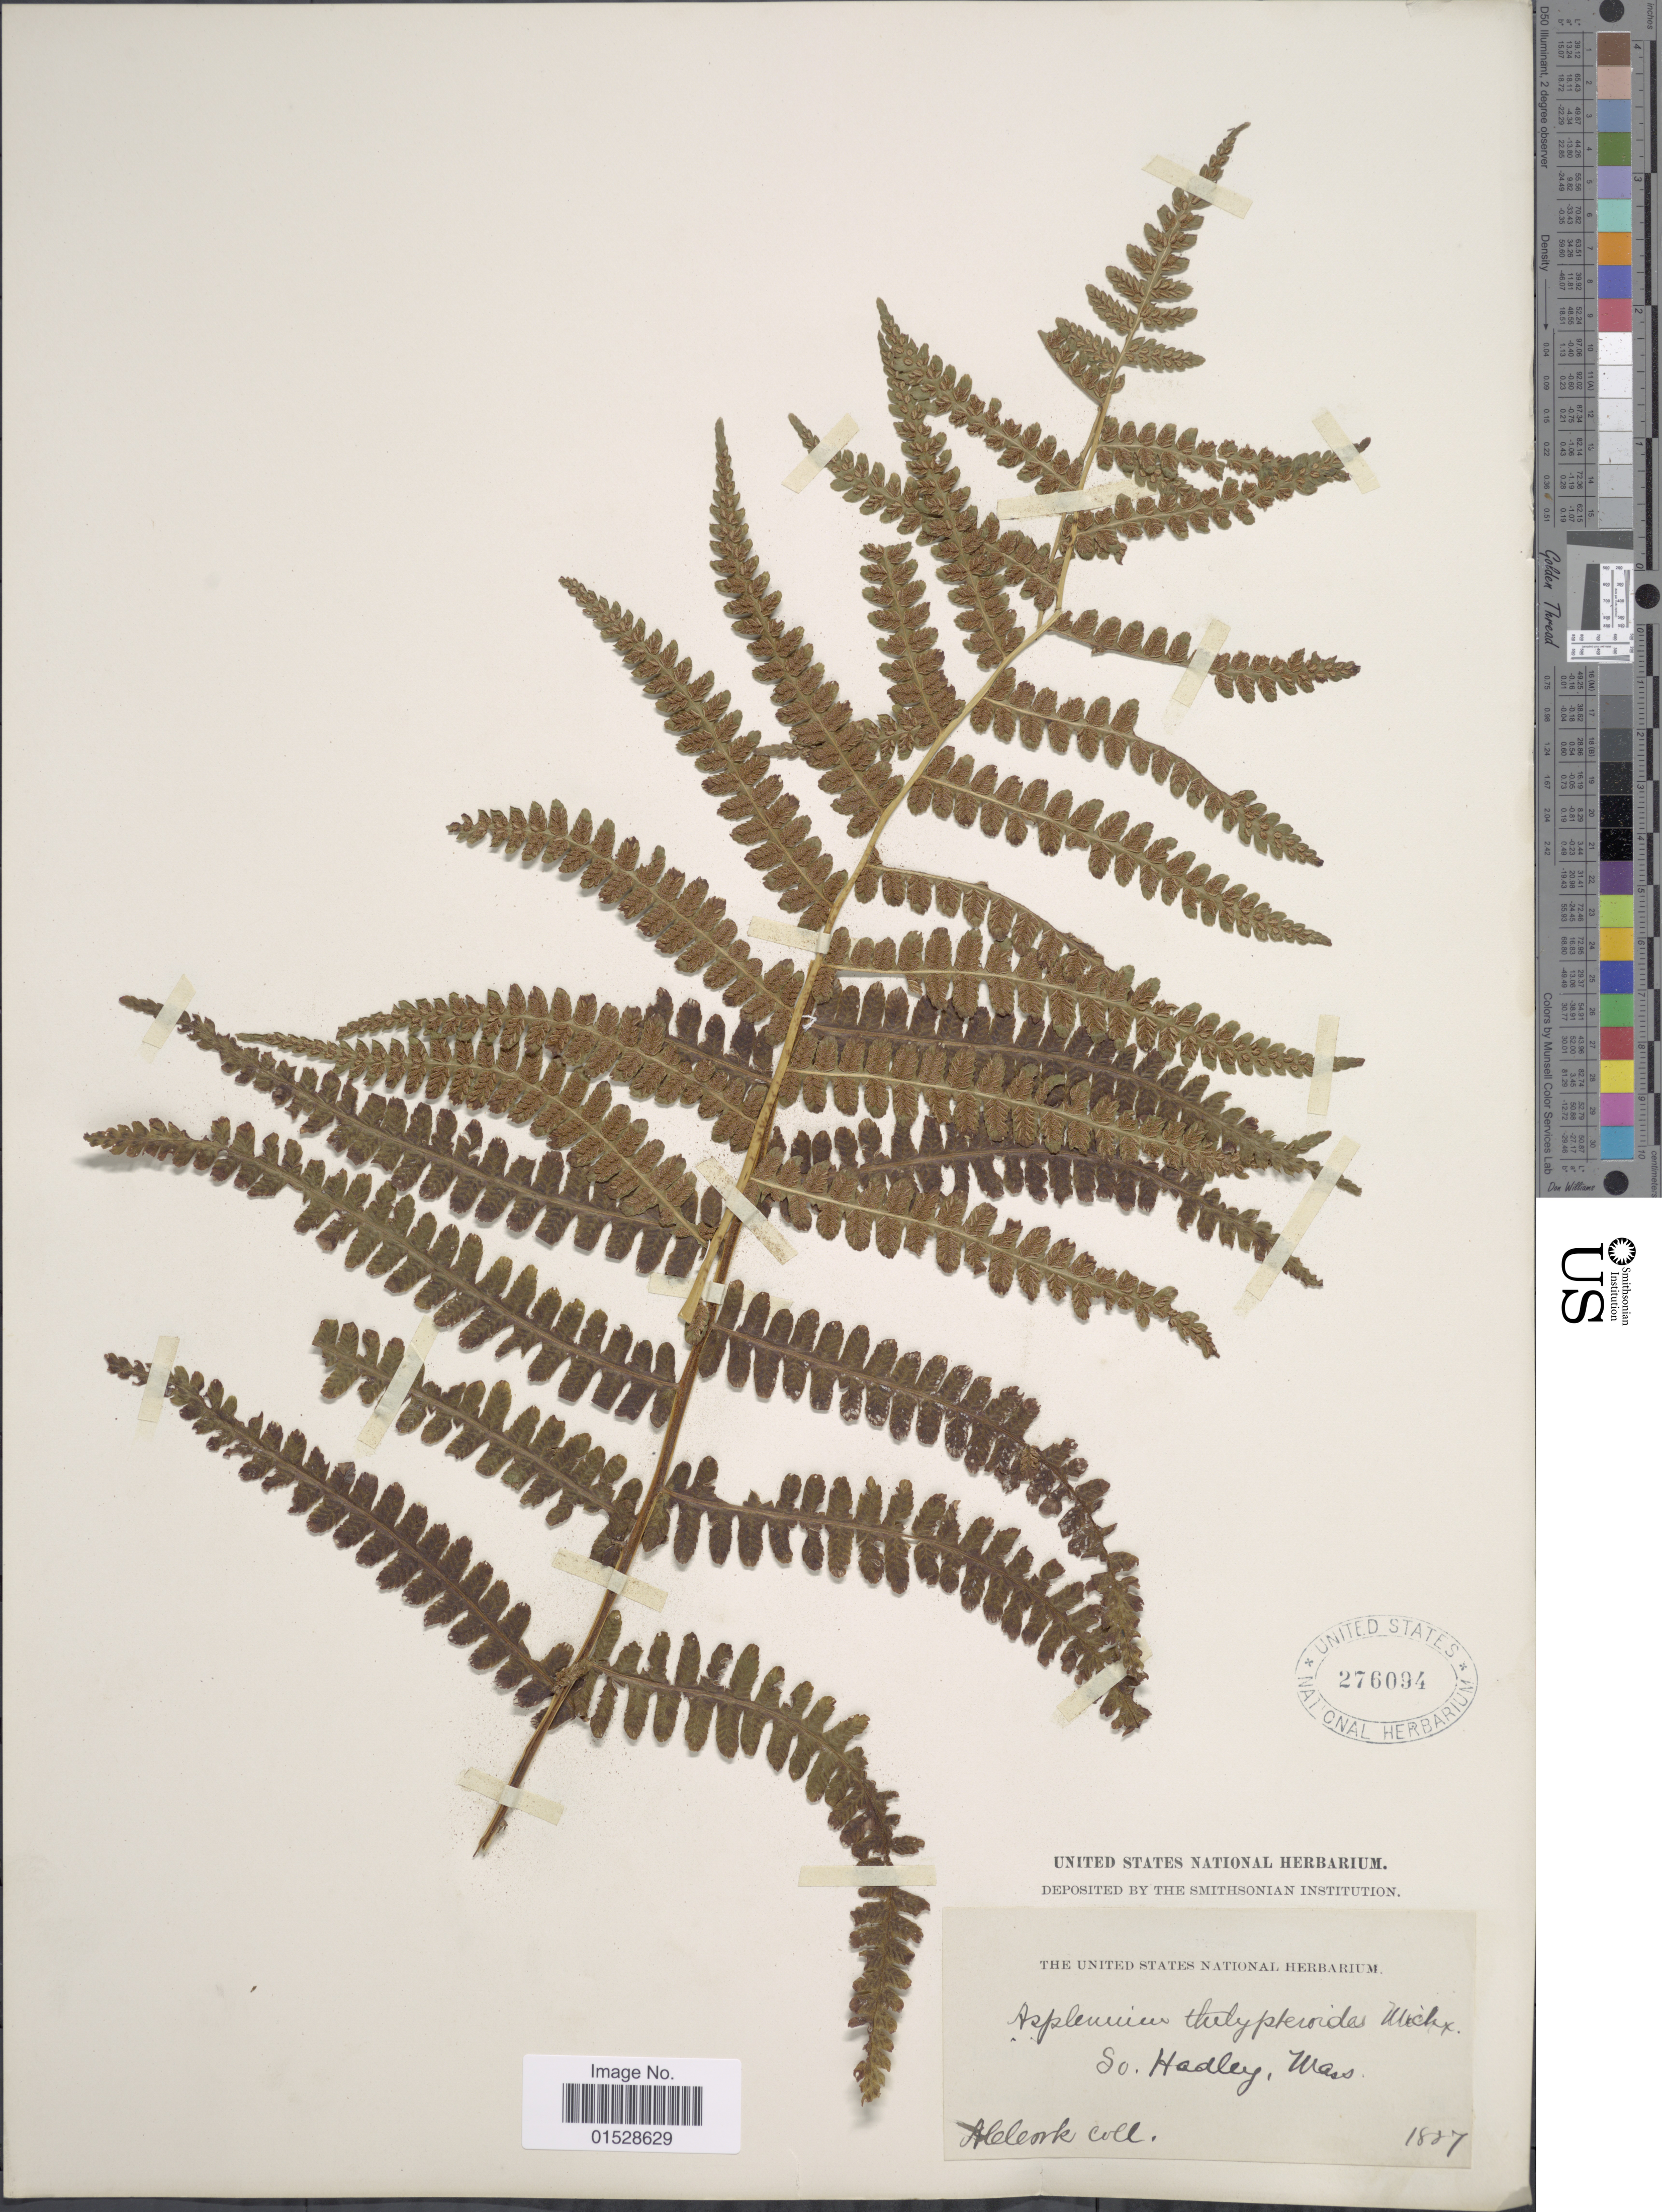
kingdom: Plantae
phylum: Tracheophyta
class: Polypodiopsida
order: Polypodiales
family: Athyriaceae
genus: Deparia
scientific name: Deparia acrostichoides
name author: (Sw.) M. Kato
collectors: A. Cook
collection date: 1887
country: United States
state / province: Massachusetts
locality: So. Hadley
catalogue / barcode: US 276094